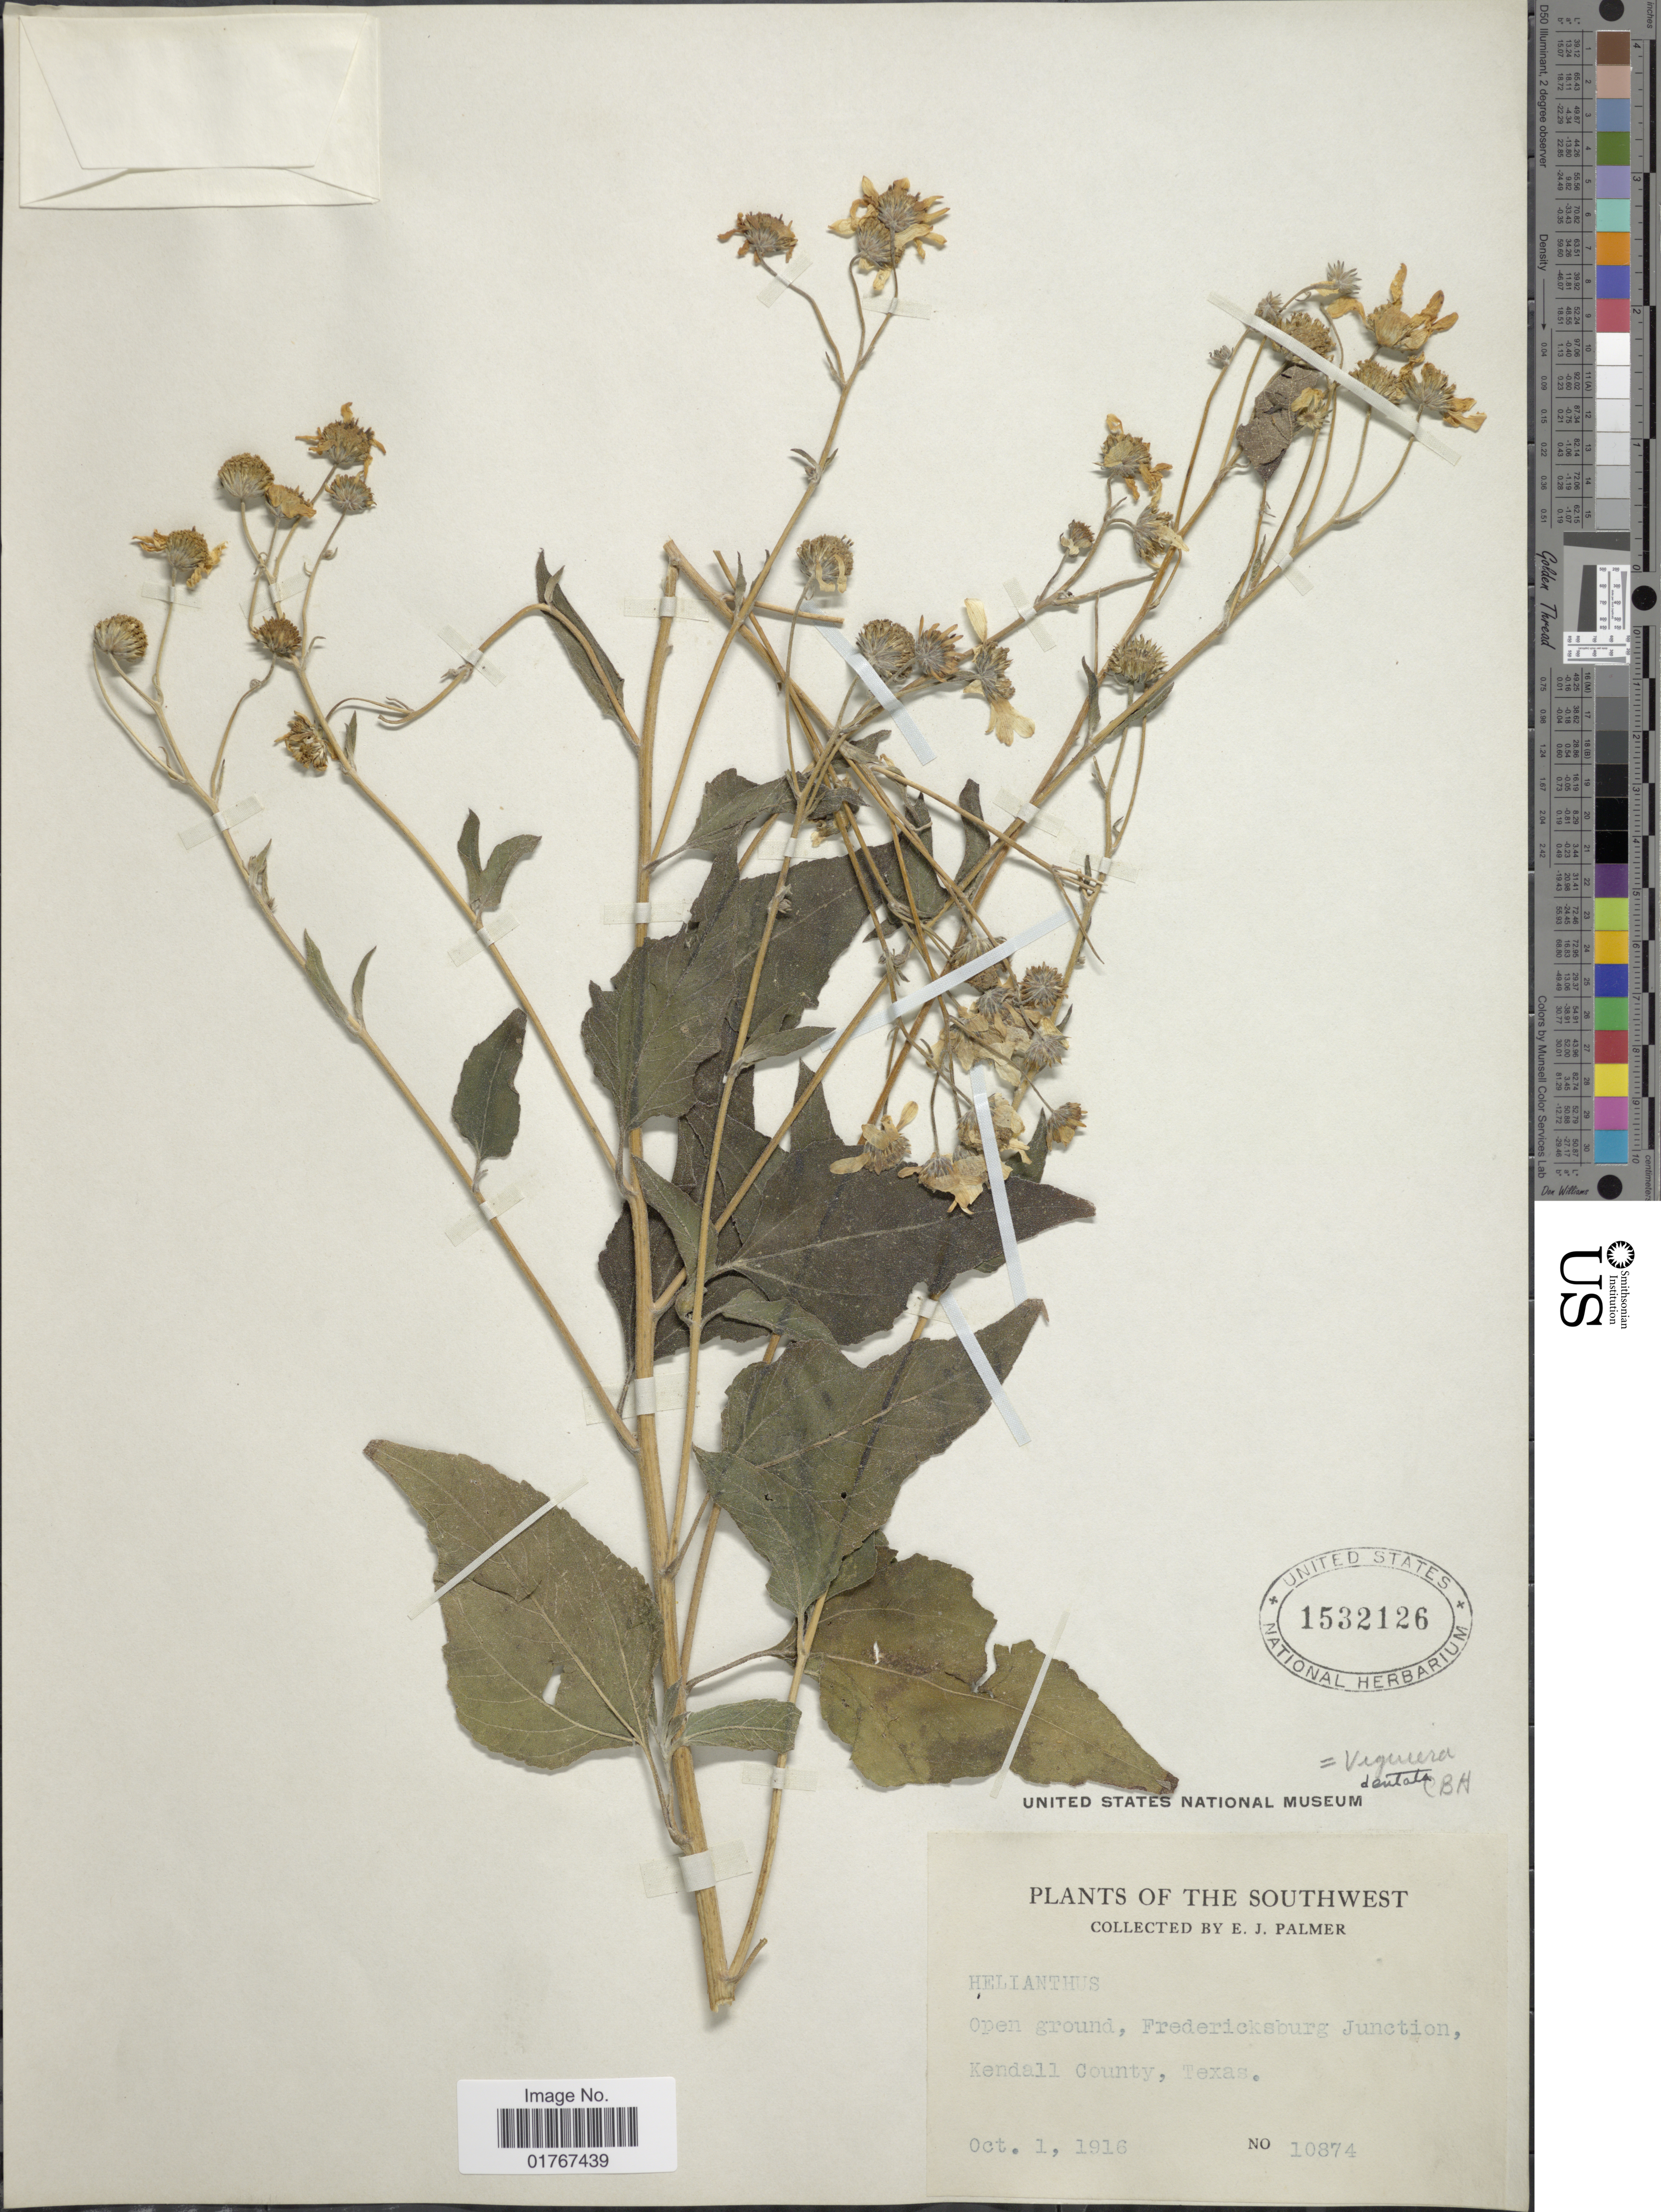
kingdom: Plantae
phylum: Tracheophyta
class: Magnoliopsida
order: Asterales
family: Asteraceae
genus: Viguiera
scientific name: Viguiera dentata var. brevipes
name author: (DC.) S.F. Blake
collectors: E. J. Palmer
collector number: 10874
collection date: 1916-10-01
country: United States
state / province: Texas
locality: The Southwest, Open ground, Fredericksburg Junction Kendall County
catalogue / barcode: US 1532126